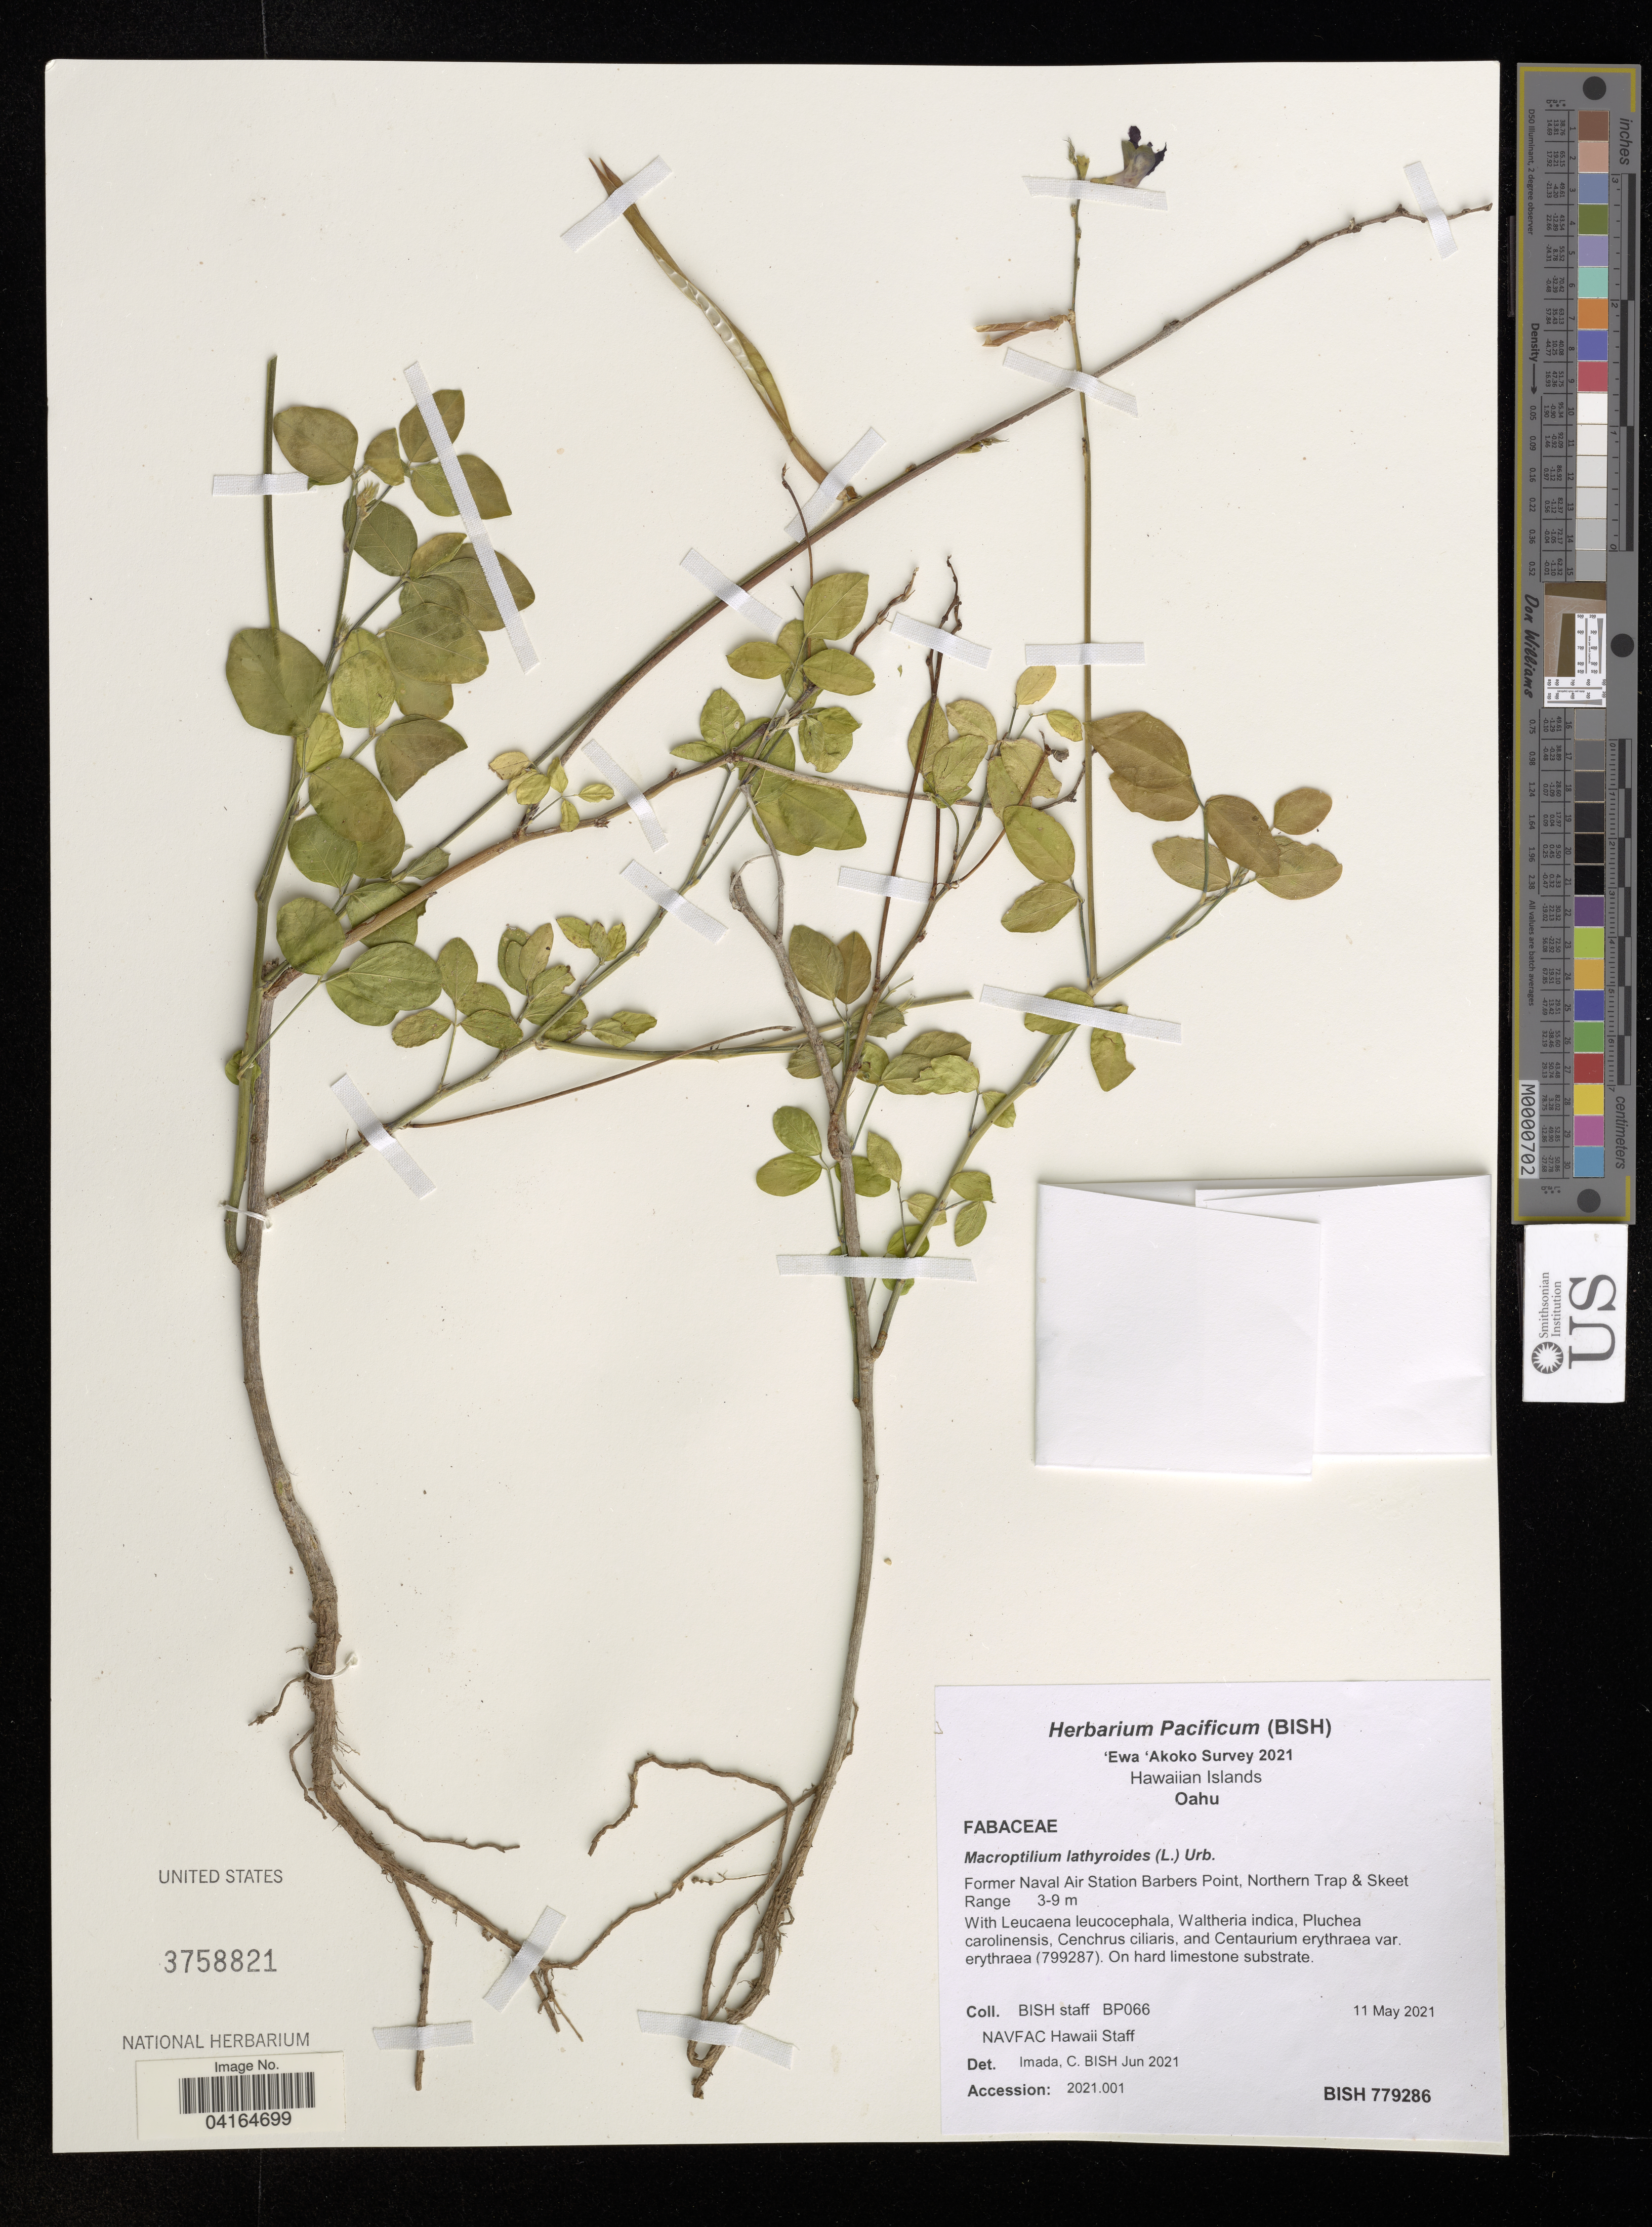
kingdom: Plantae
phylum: Tracheophyta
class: Magnoliopsida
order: Fabales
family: Fabaceae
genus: Macroptilium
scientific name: Macroptilium lathyroides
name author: (L.) Urb.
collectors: Bernice P. Bishop Museum & N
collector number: BP066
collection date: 2021-05-11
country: United States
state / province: Hawaii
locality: Hawaiian Islands. Oahu. Former Naval Air Station Barbers Point, Northern Trap & Skeet Range.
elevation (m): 3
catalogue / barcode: US 3758821